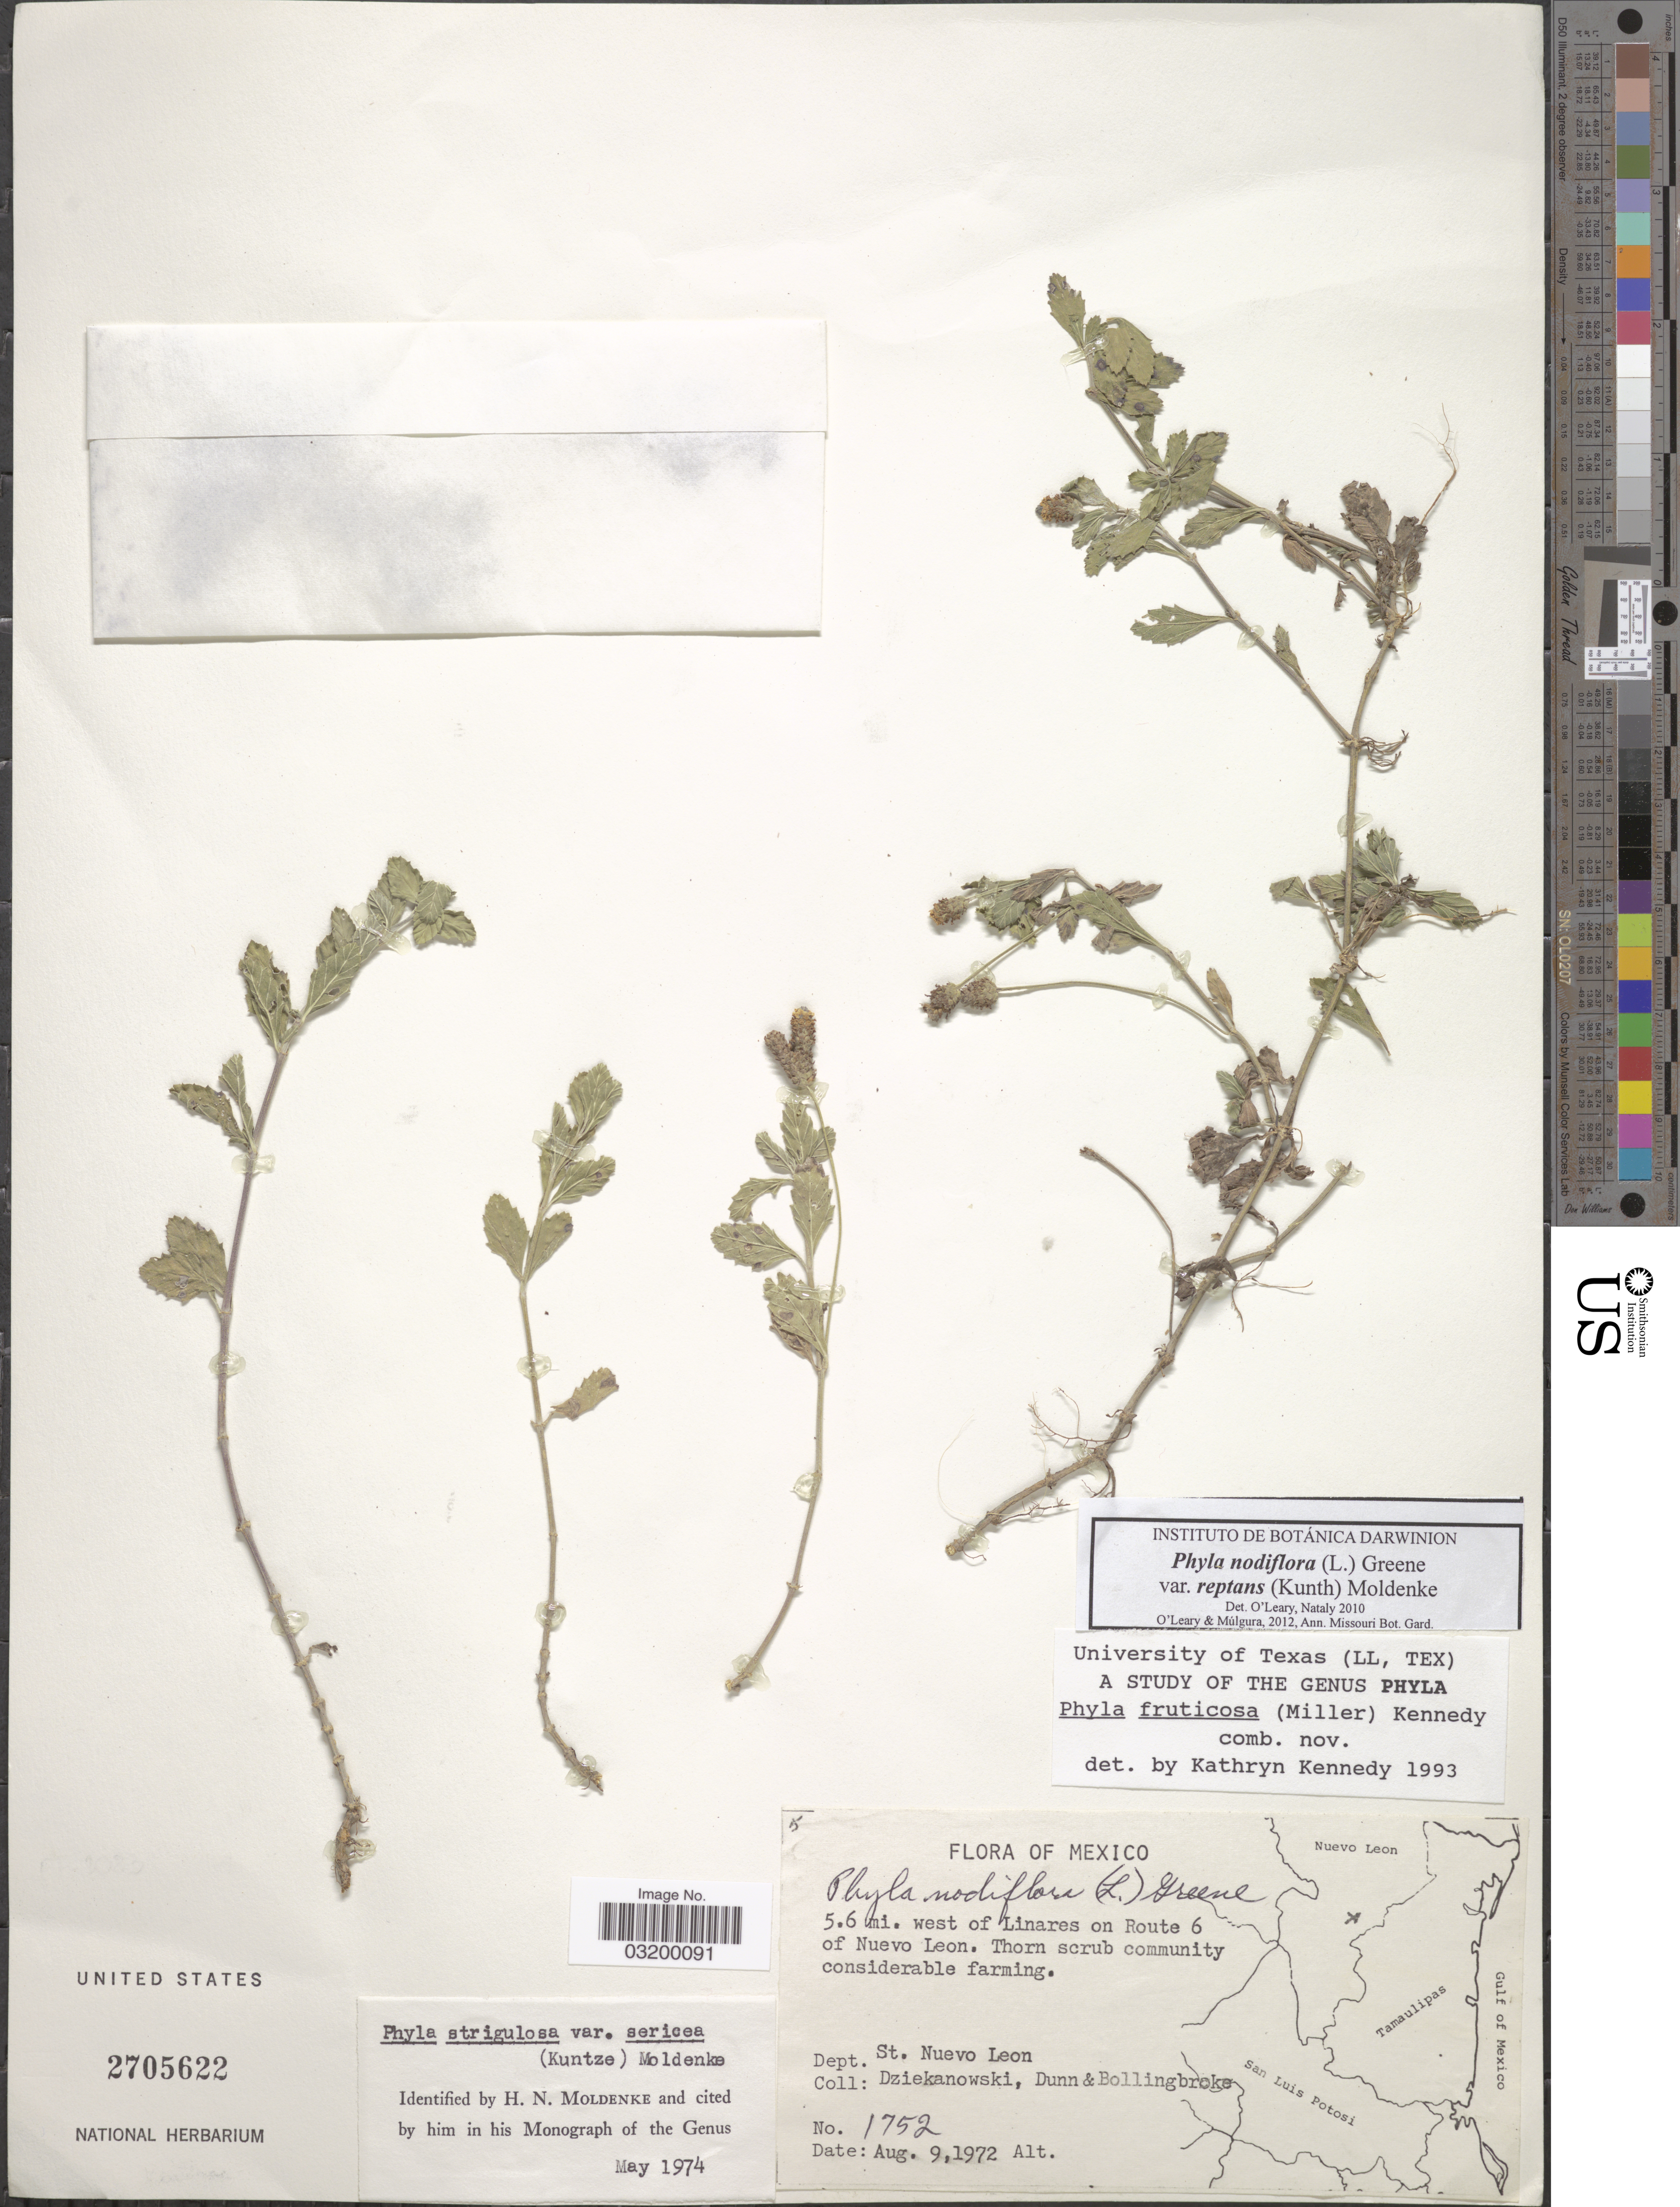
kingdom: Plantae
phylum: Tracheophyta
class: Magnoliopsida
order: Lamiales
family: Verbenaceae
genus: Phyla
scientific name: Phyla nodiflora var. reptans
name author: (Kunth) Moldenke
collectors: -. Dziekanowski, -- Dunn & -. Bolingbroke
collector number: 1752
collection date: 1972-08-09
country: Mexico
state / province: Nuevo León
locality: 5.6 mi. west of Linares on Route 6 of Nuevo Leon. Dept. St. Nuevo Leon.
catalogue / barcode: US 2705622